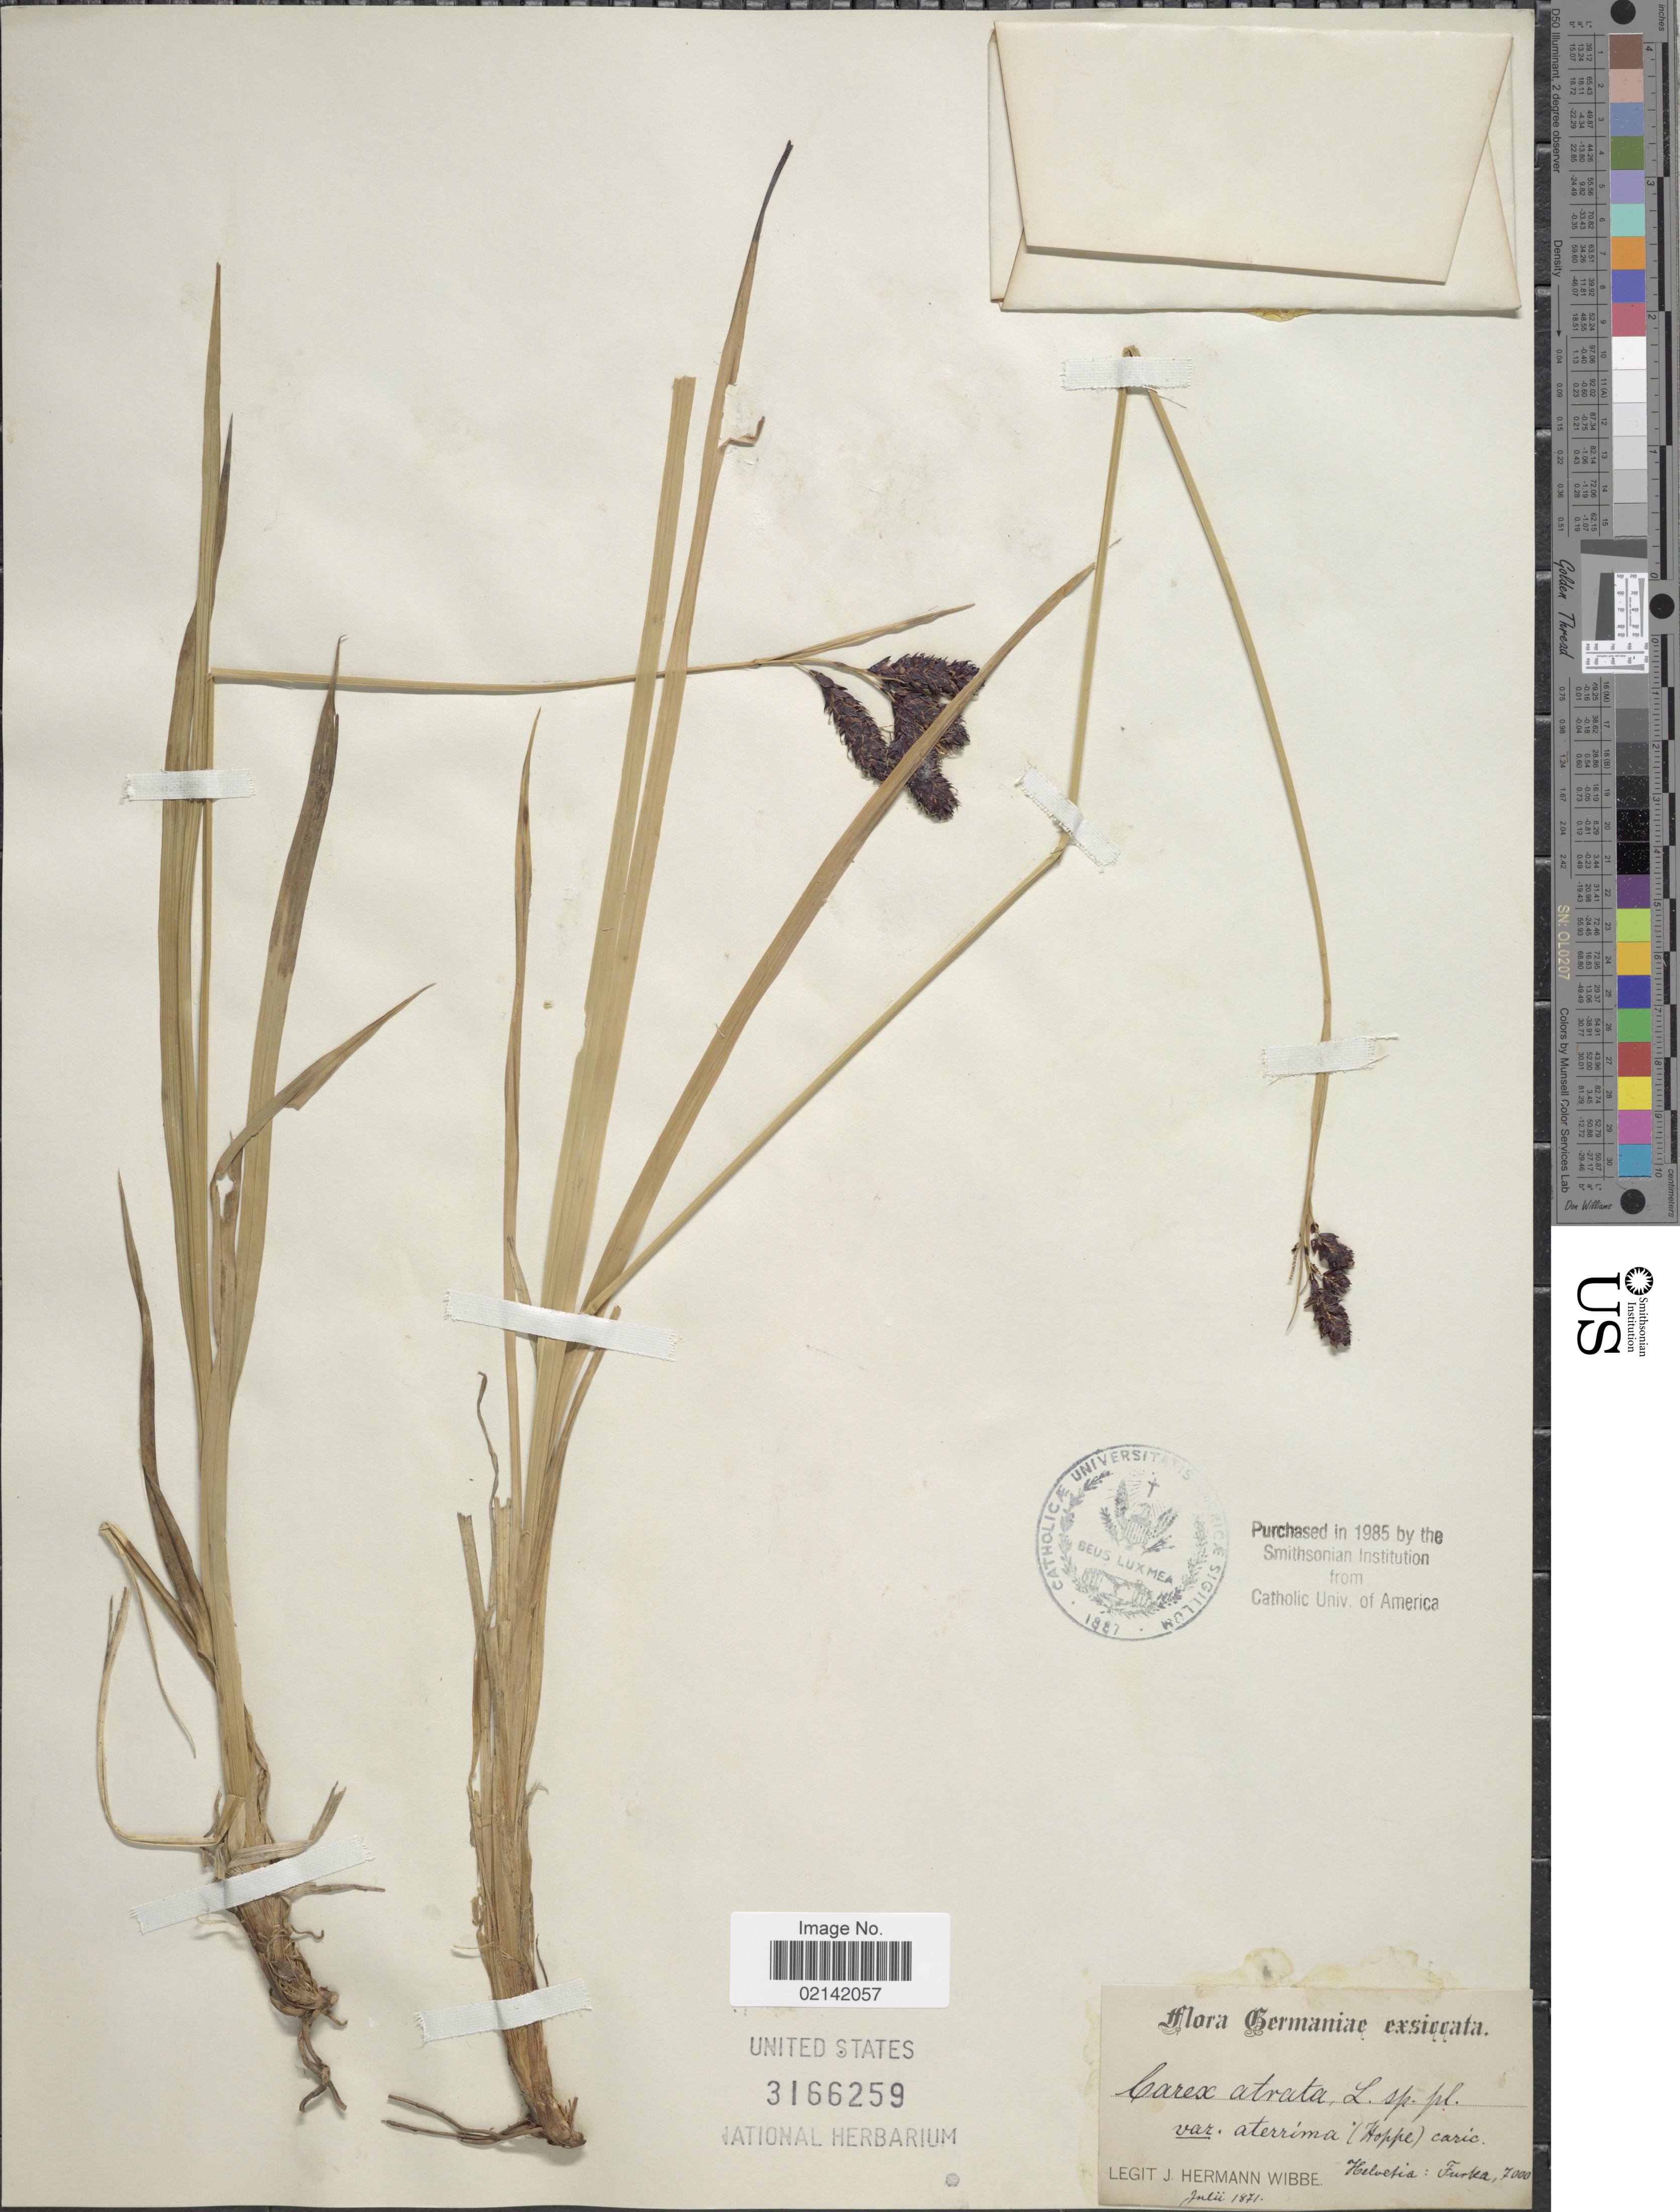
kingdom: Plantae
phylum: Tracheophyta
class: Liliopsida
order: Poales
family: Cyperaceae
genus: Carex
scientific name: Carex atrata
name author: L.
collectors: J. Wibbe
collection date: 1871-07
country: Switzerland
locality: Helvetia: Furka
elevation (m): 2134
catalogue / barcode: US 3166259